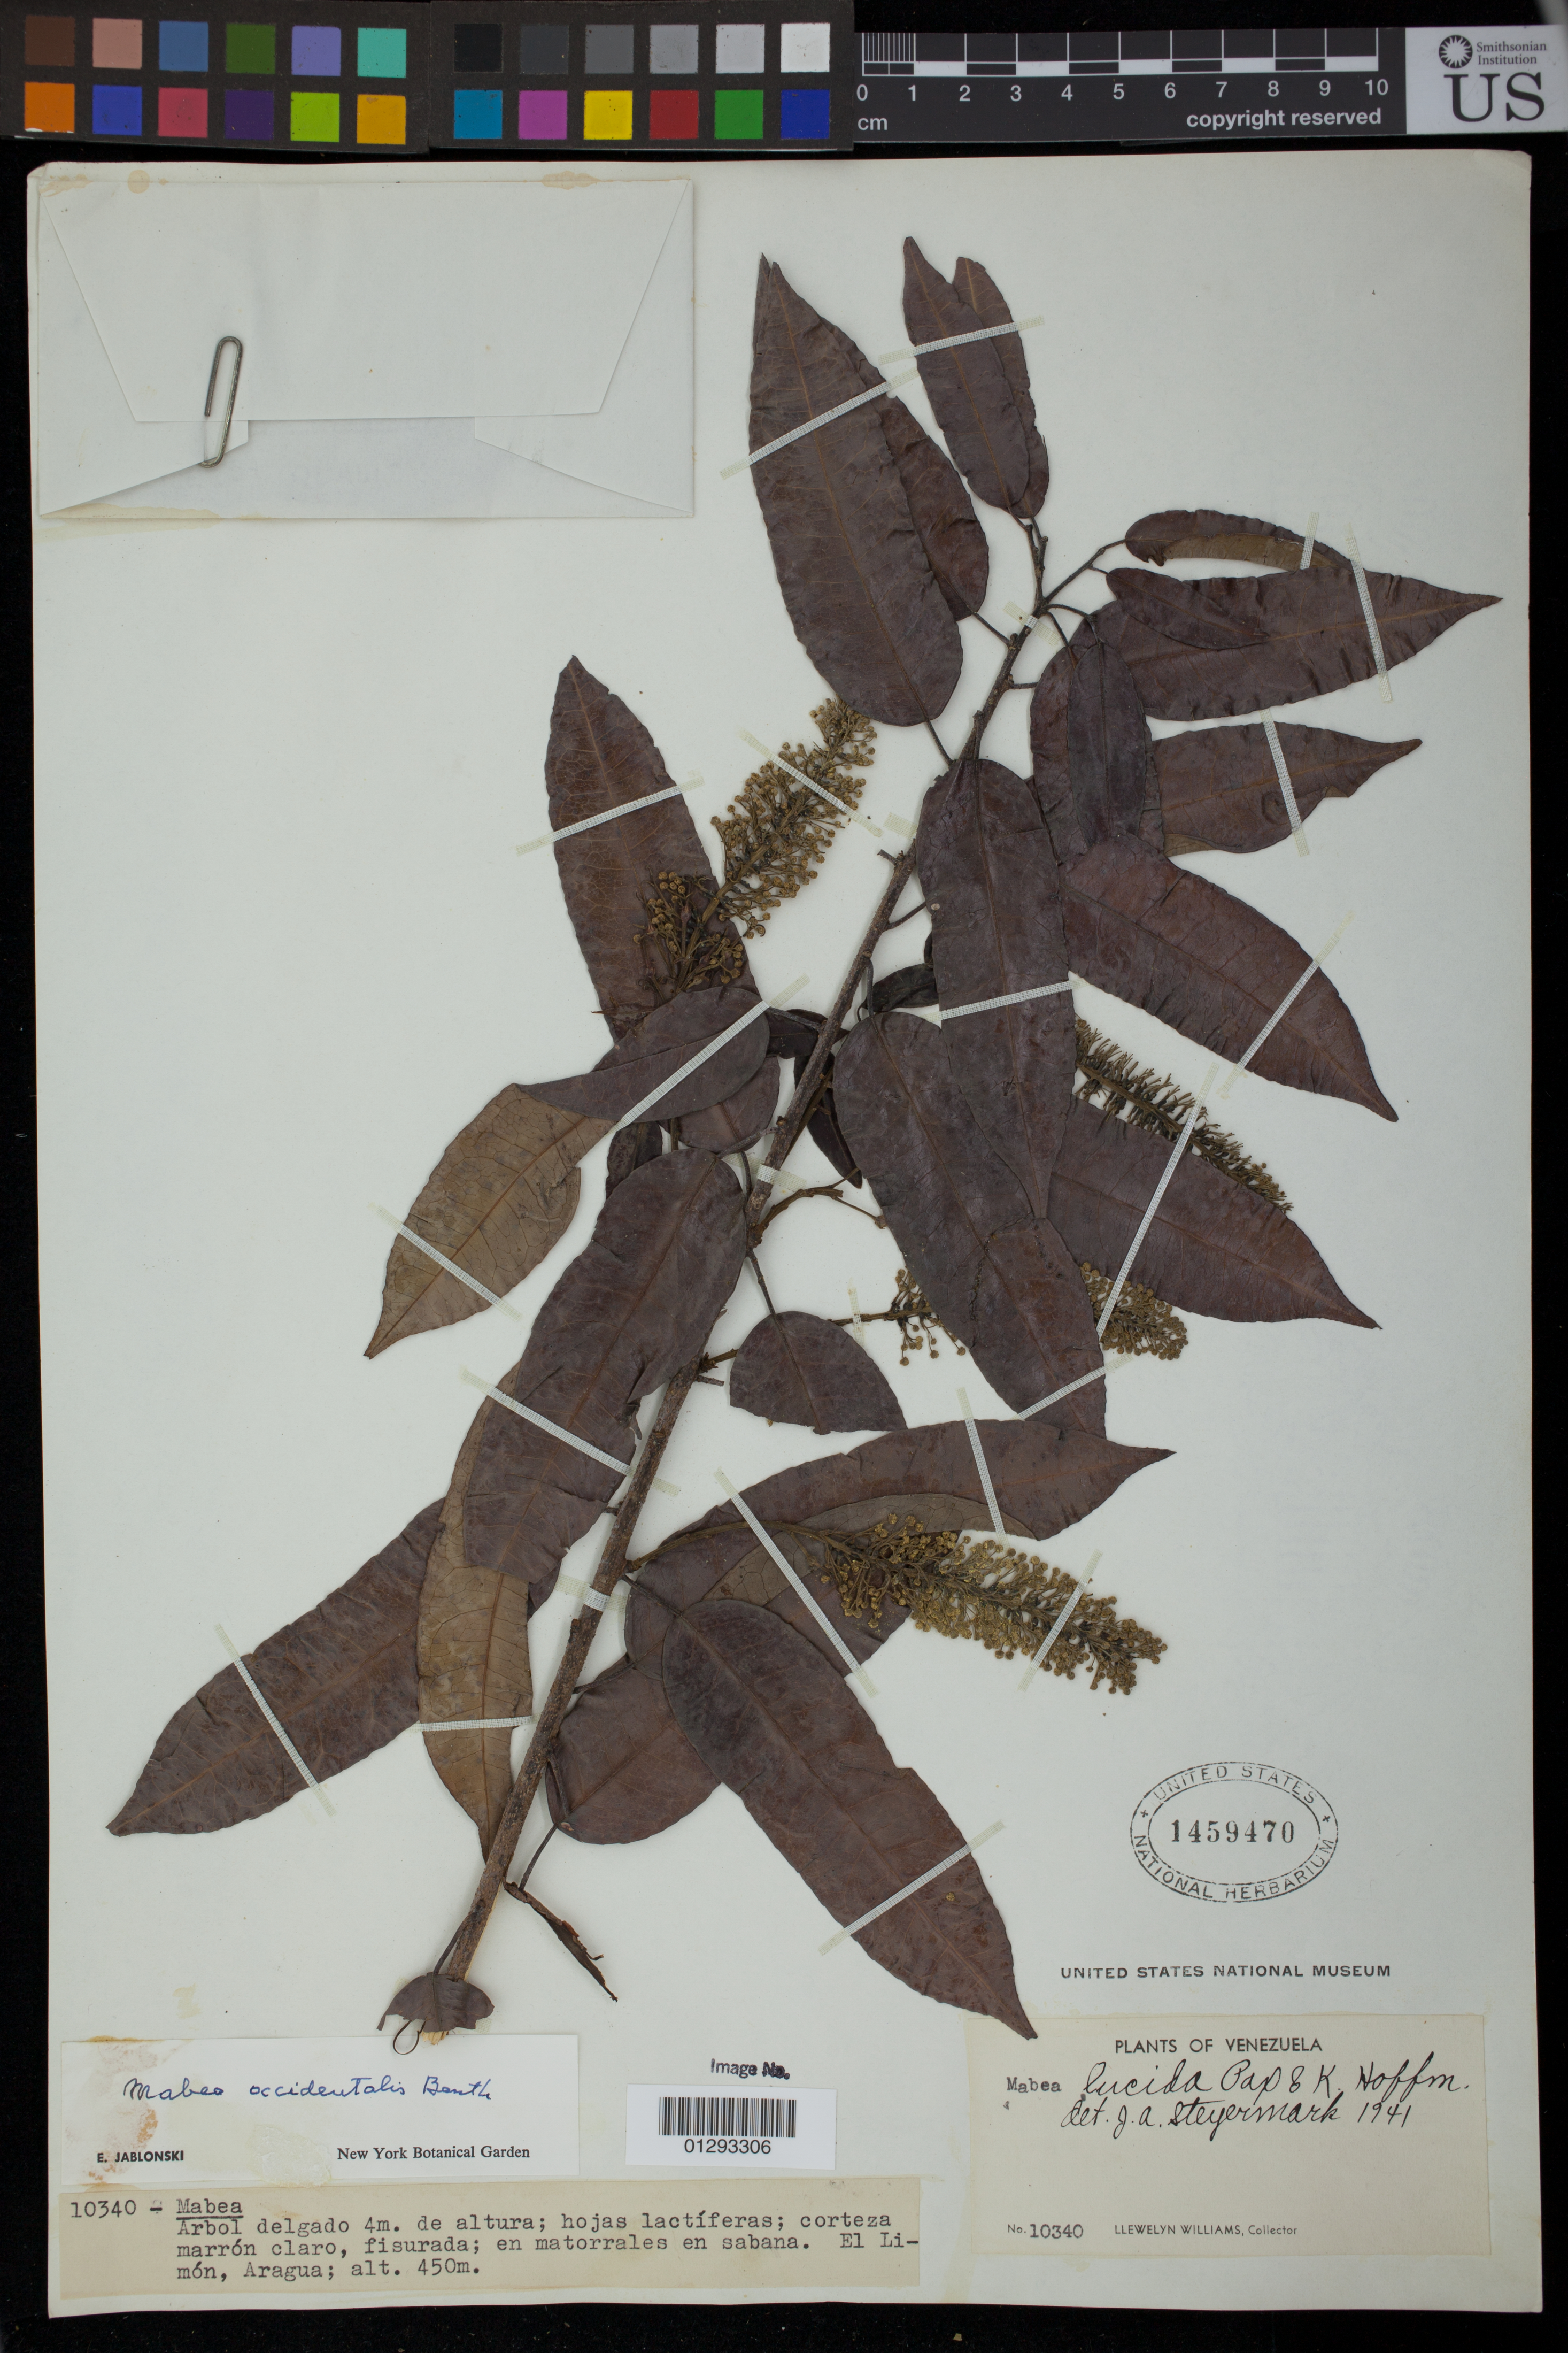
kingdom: Plantae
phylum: Tracheophyta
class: Magnoliopsida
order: Malpighiales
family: Euphorbiaceae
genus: Mabea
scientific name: Mabea occidentalis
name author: Benth.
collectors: Ll. Williams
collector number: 10340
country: Venezuela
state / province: Aragua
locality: El Limon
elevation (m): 450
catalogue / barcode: US 1459470